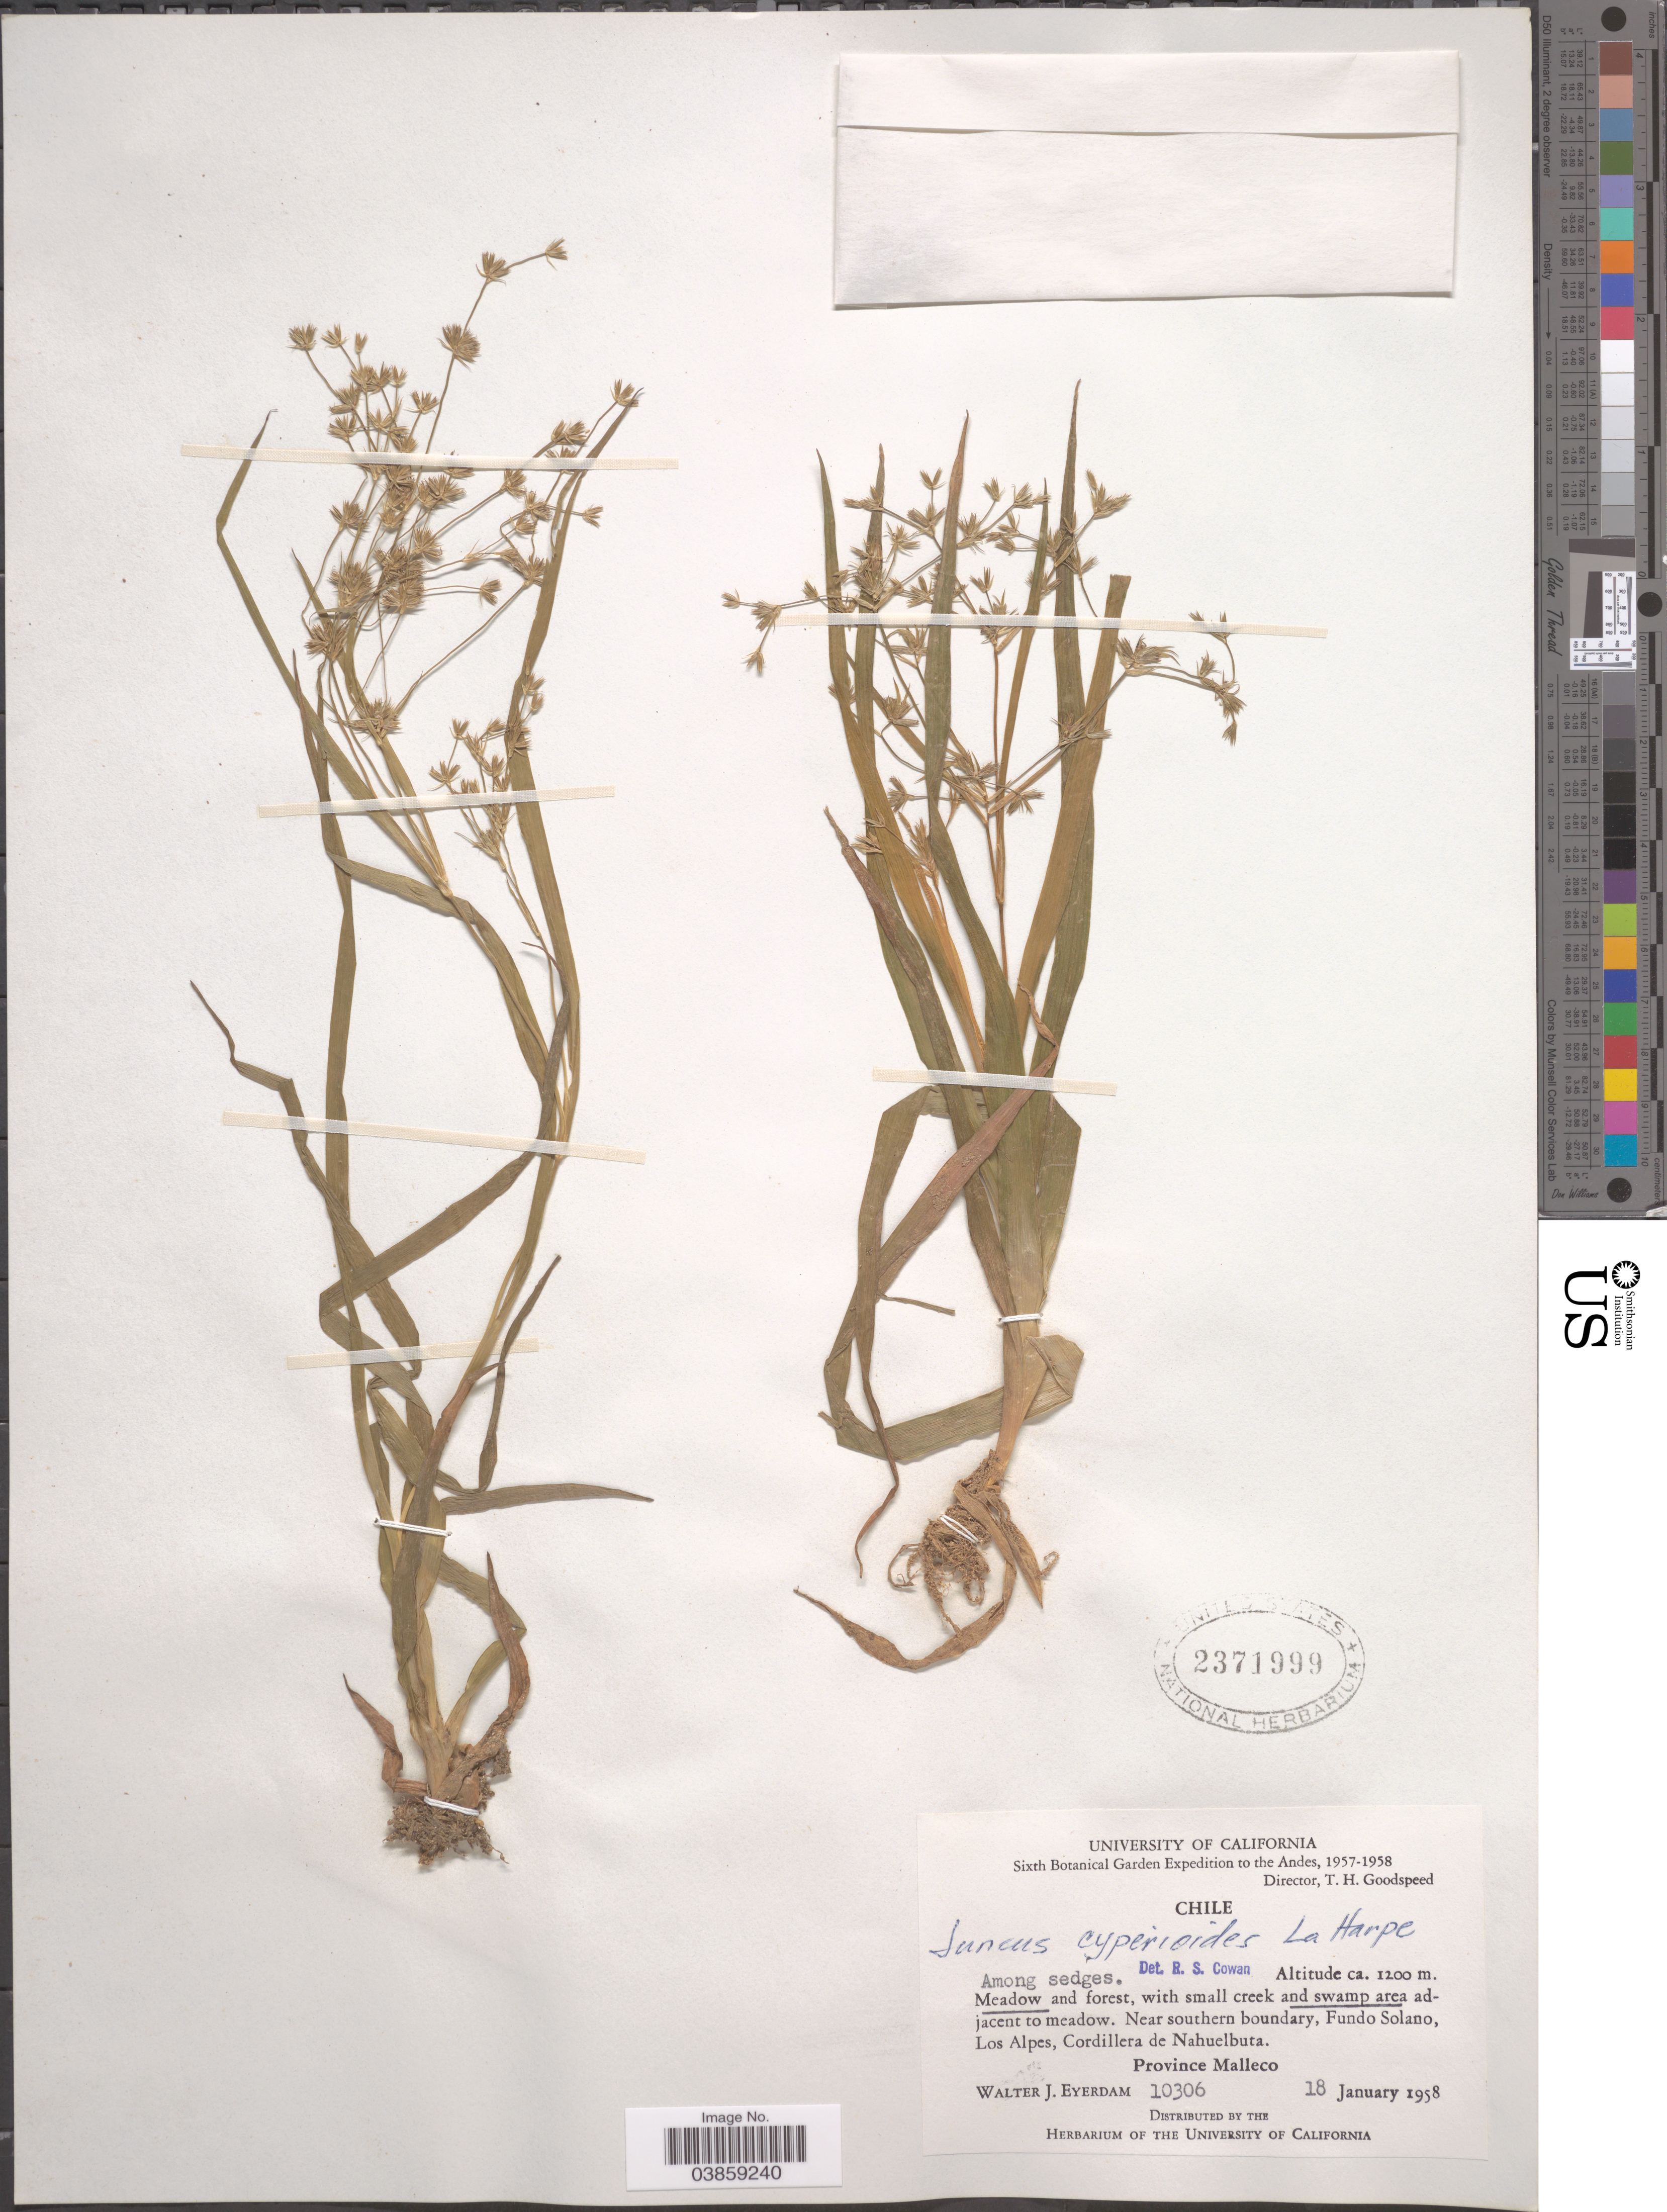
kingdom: Plantae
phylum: Tracheophyta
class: Liliopsida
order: Poales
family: Juncaceae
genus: Juncus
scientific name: Juncus cyperoides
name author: Laharpe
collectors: W. J. Eyerdam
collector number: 10306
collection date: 1958-01-18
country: Chile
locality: The Andes. Near southern boundary, Fundo Solano, Los Alpes, Cordillera de Nahuelbuta. Province Malleco.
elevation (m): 1200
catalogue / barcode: US 2371999